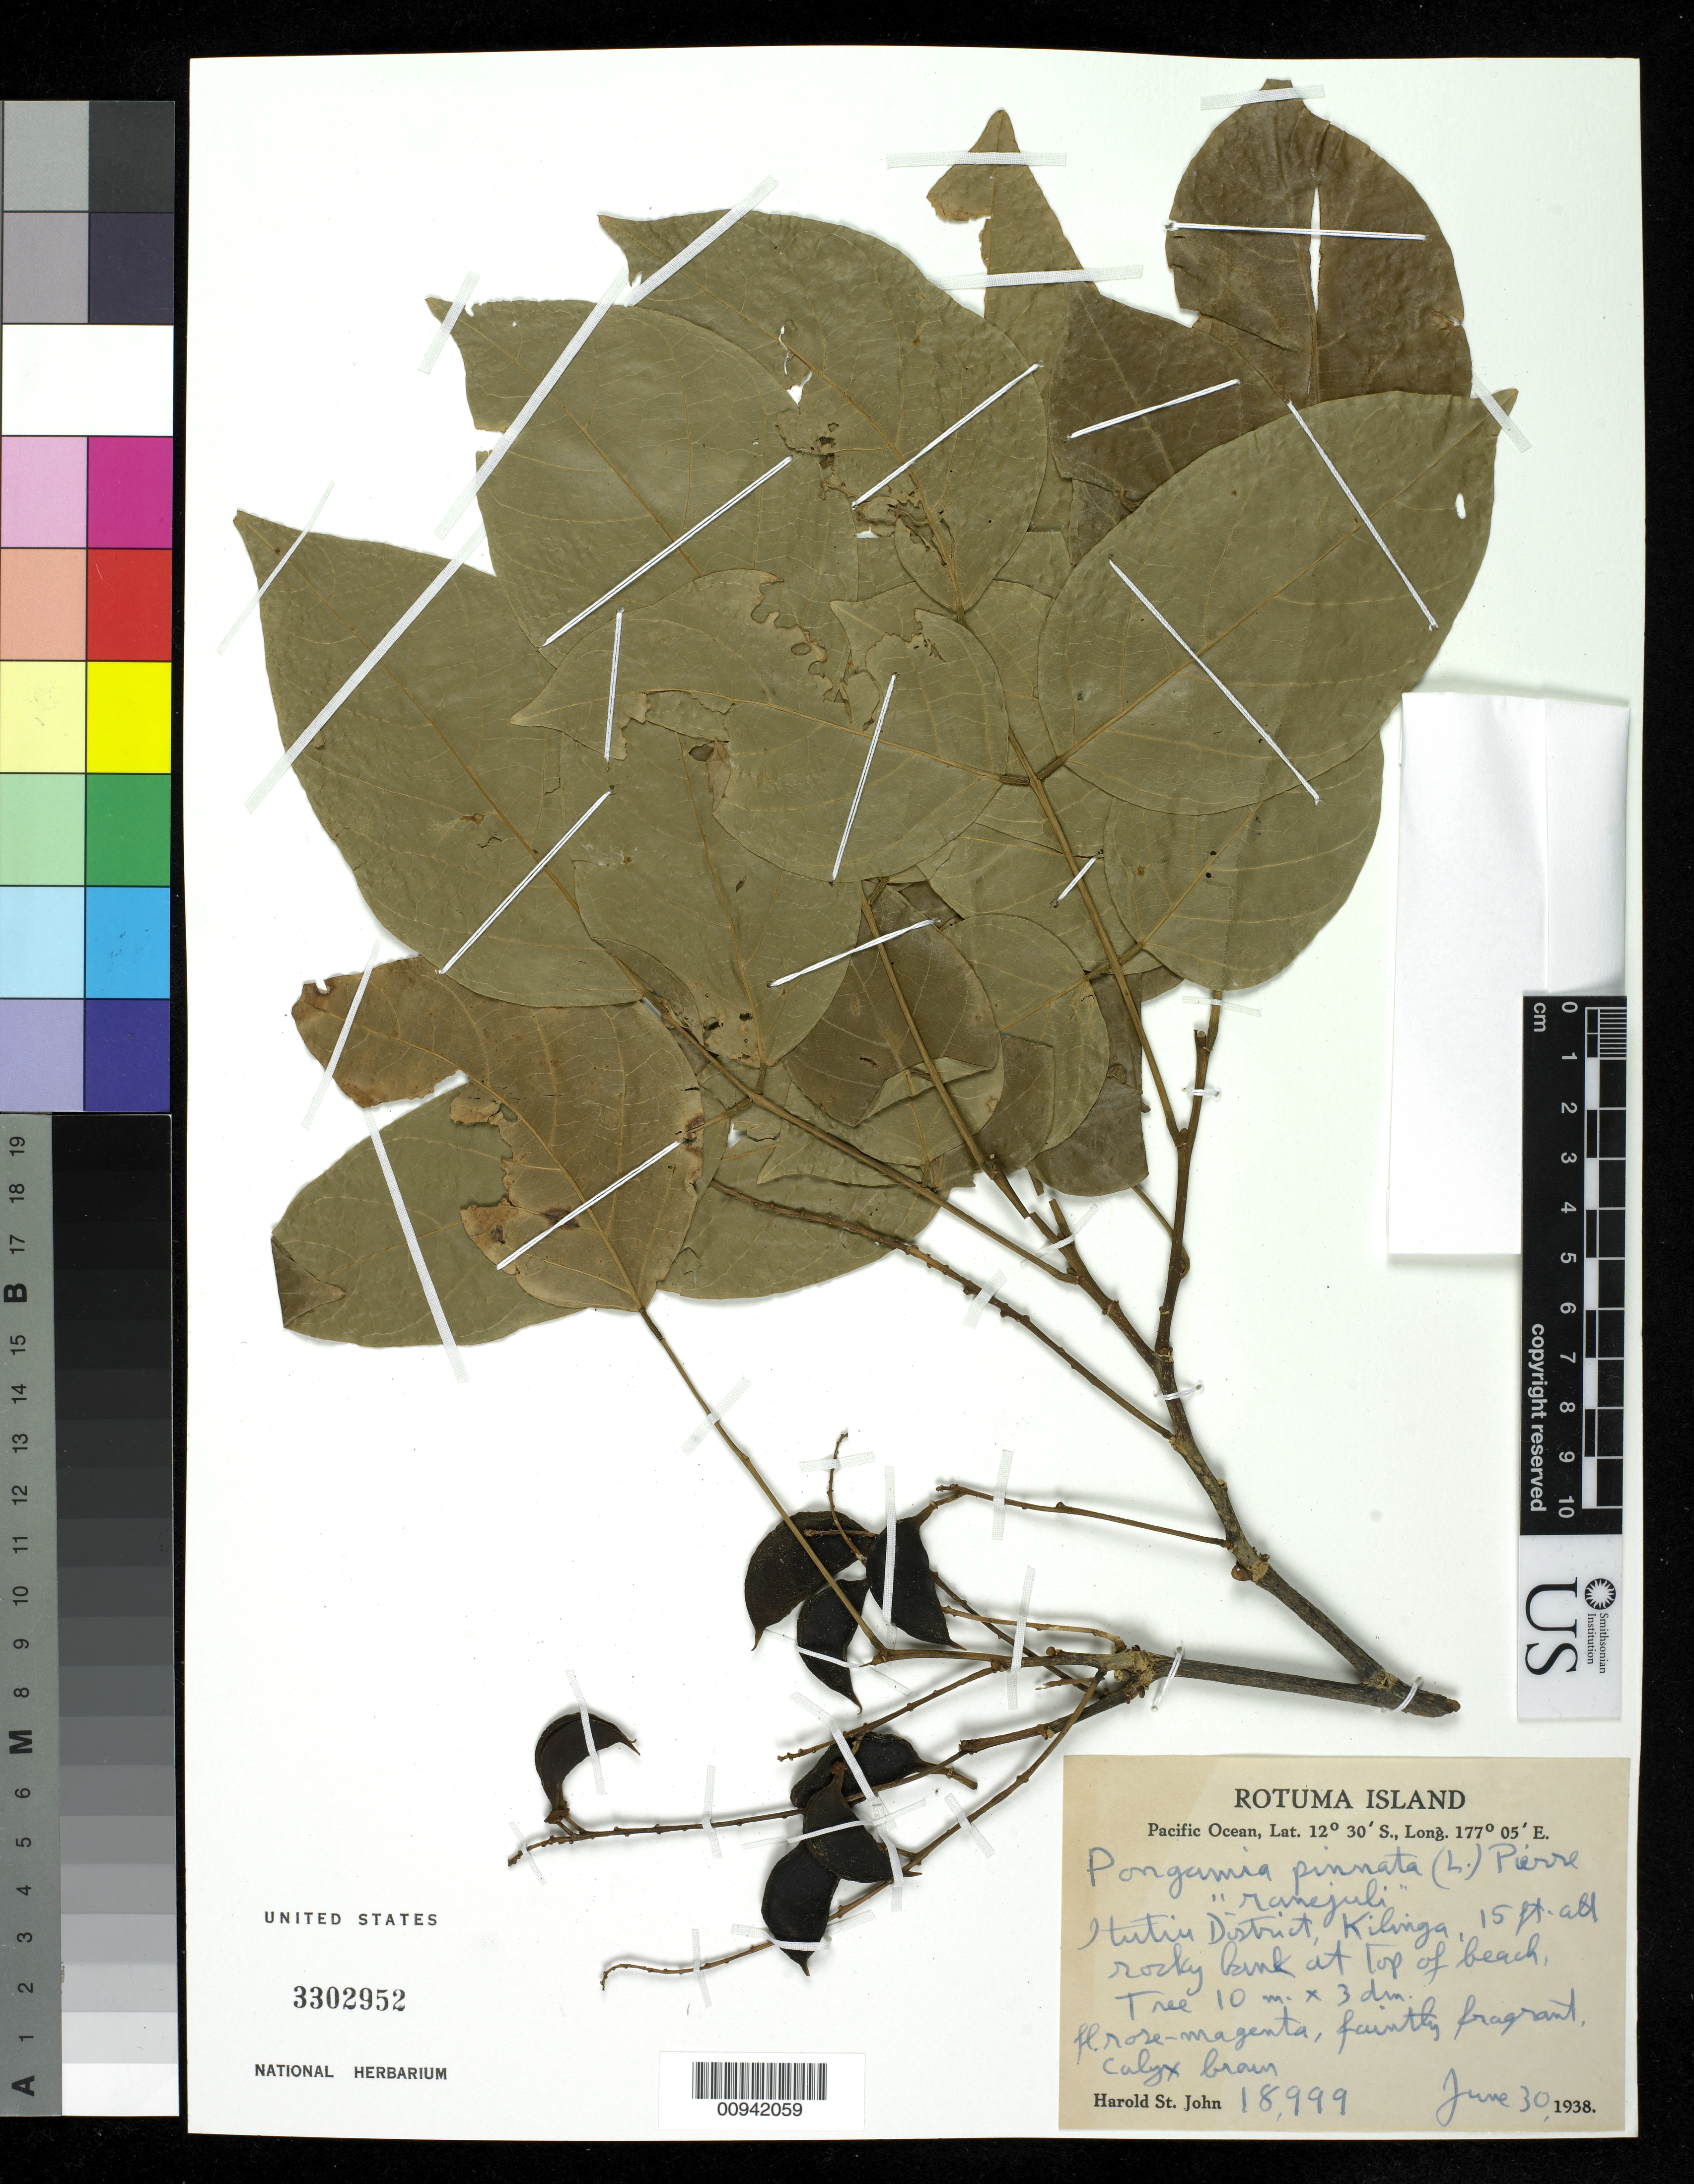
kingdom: Plantae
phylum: Tracheophyta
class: Magnoliopsida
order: Fabales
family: Fabaceae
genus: Millettia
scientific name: Millettia pinnata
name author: (L.) Panigrahi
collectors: H. St. John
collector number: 18999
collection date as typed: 30 Jun 1938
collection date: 1938-06-30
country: Fiji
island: Rotuma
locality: Itutiu District, Kilinga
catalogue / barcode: US 3302952